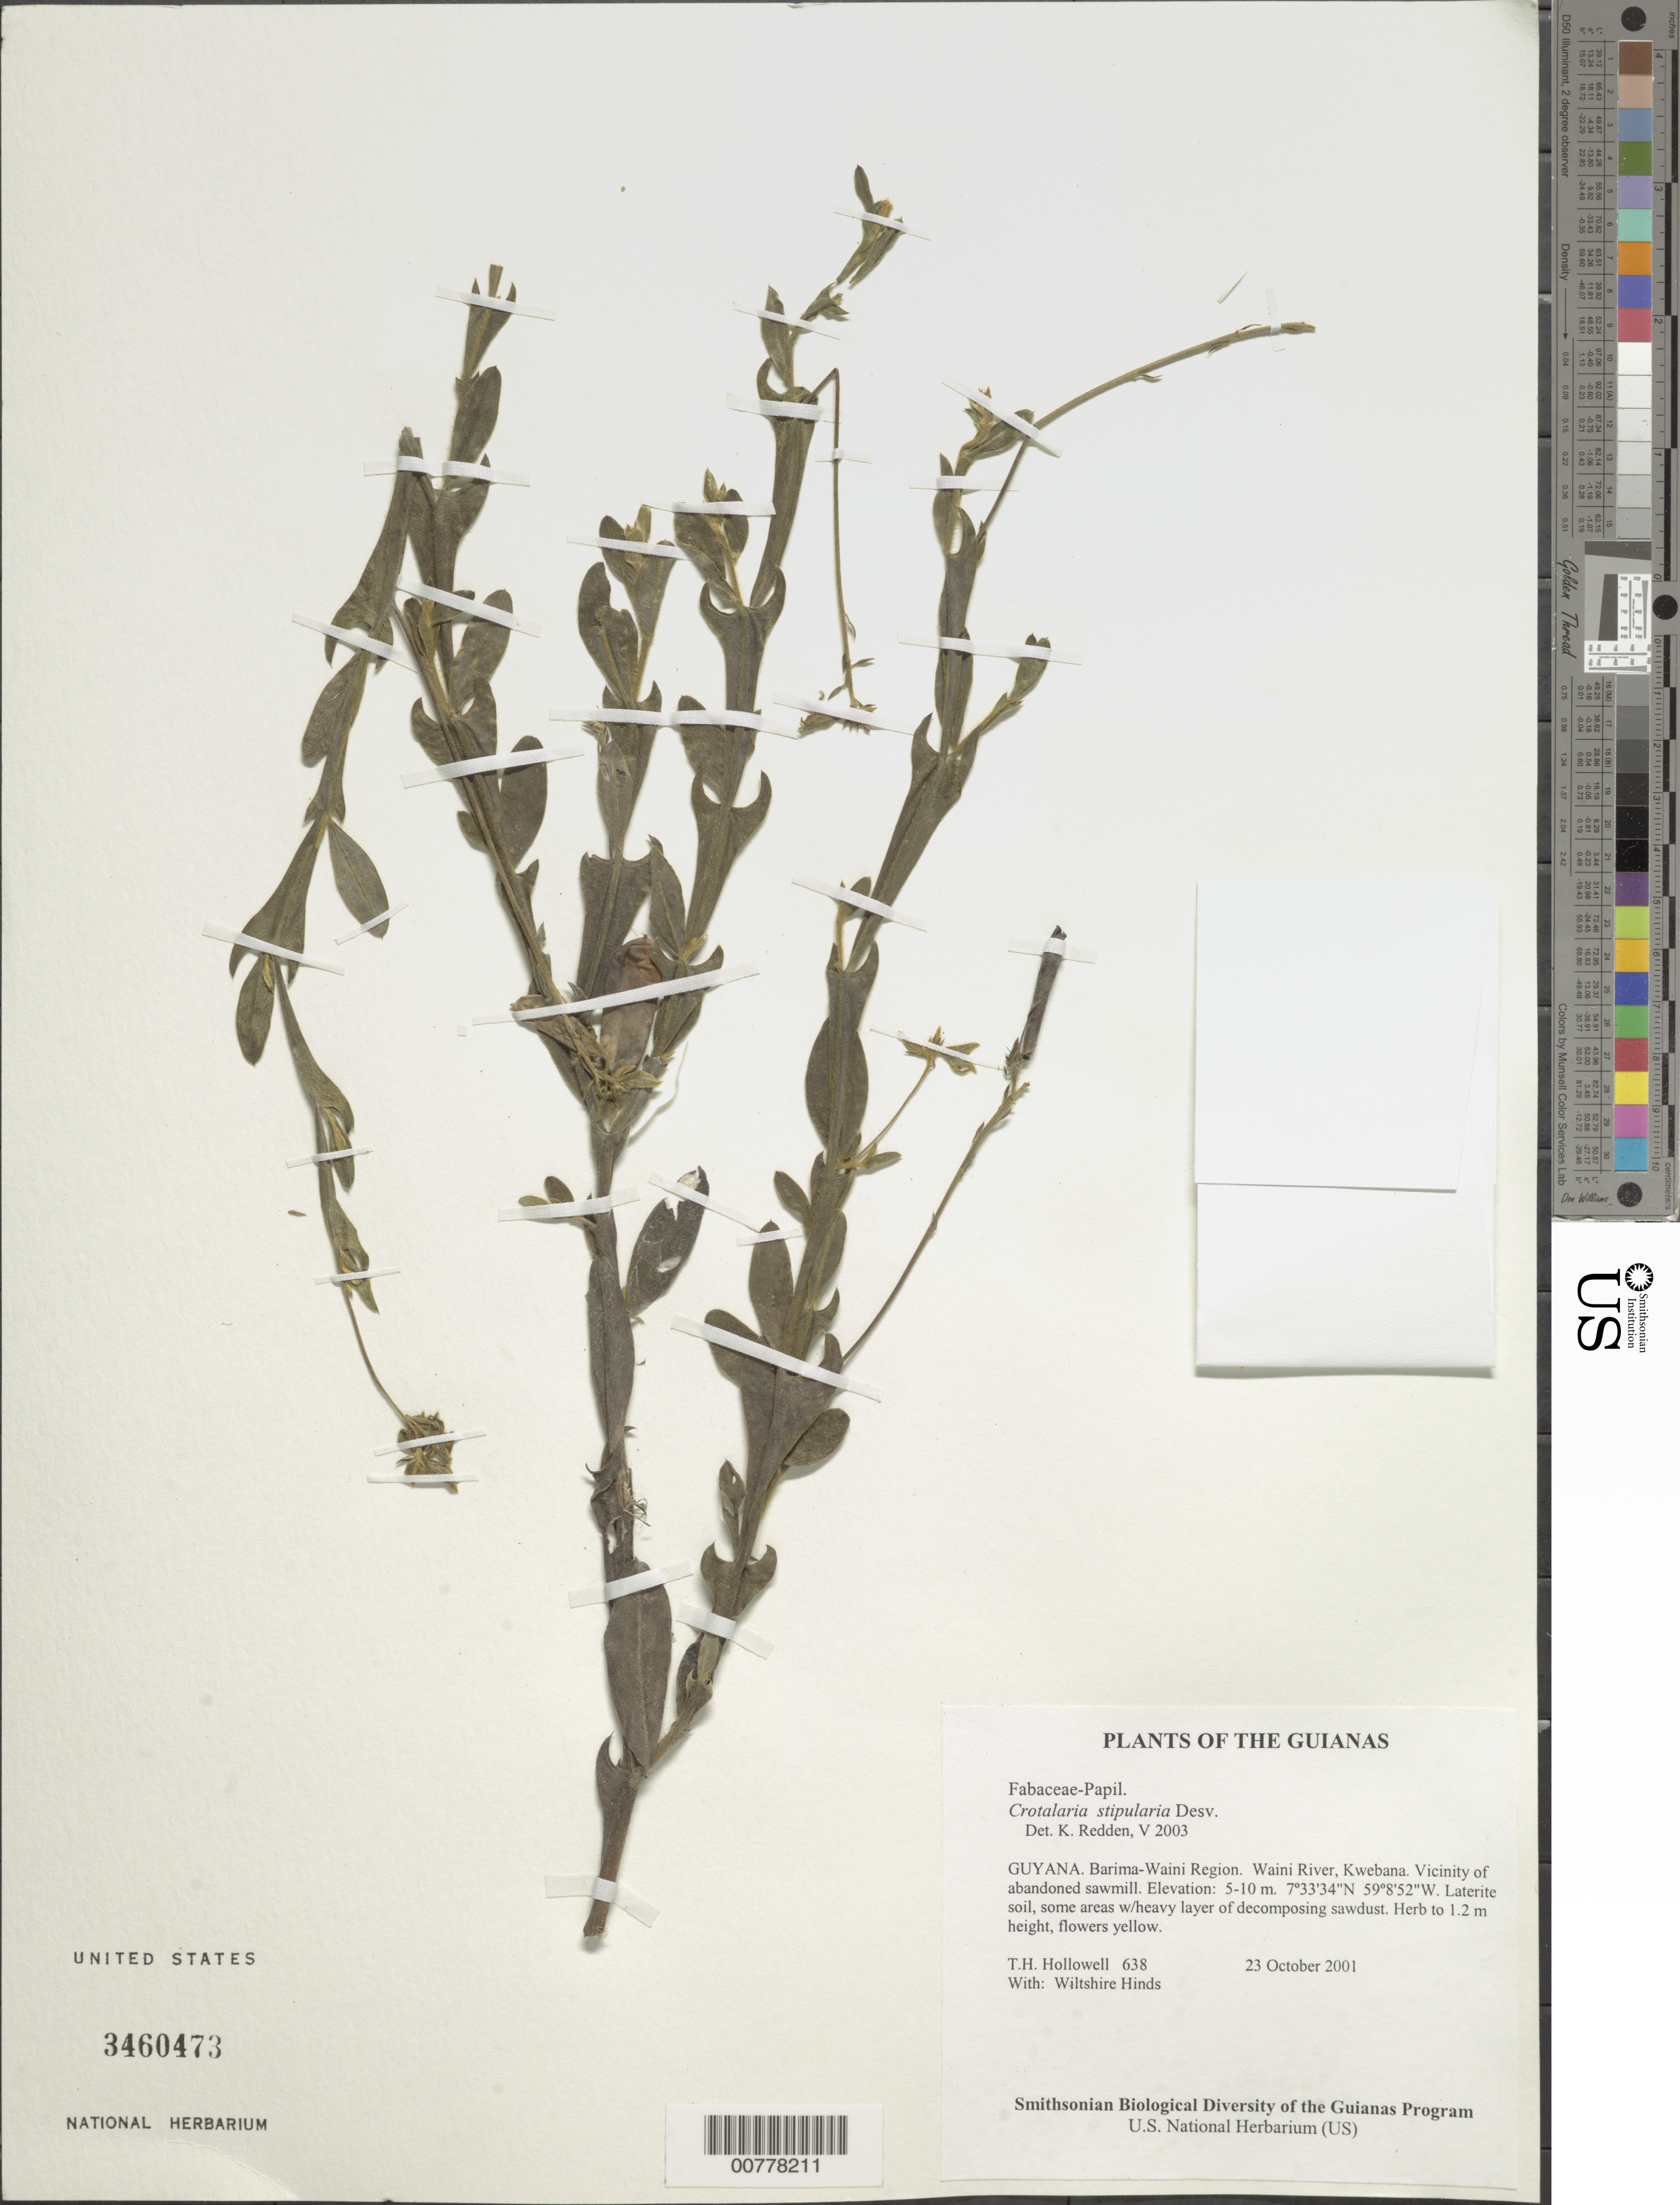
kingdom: Plantae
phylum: Tracheophyta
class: Magnoliopsida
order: Fabales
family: Fabaceae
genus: Crotalaria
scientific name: Crotalaria stipularia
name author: Desv.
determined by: Redden, K. M.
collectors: T. Hollowell & W. Hinds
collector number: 638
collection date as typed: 23 October 2001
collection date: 2001-10-23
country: Guyana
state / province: Barima-Waini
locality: Waini River, Kwebana. Vicinity of abandoned sawmill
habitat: Laterite soil, some areas w/heavy layer of decomposing sawdust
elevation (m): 5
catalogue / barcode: US 3460473